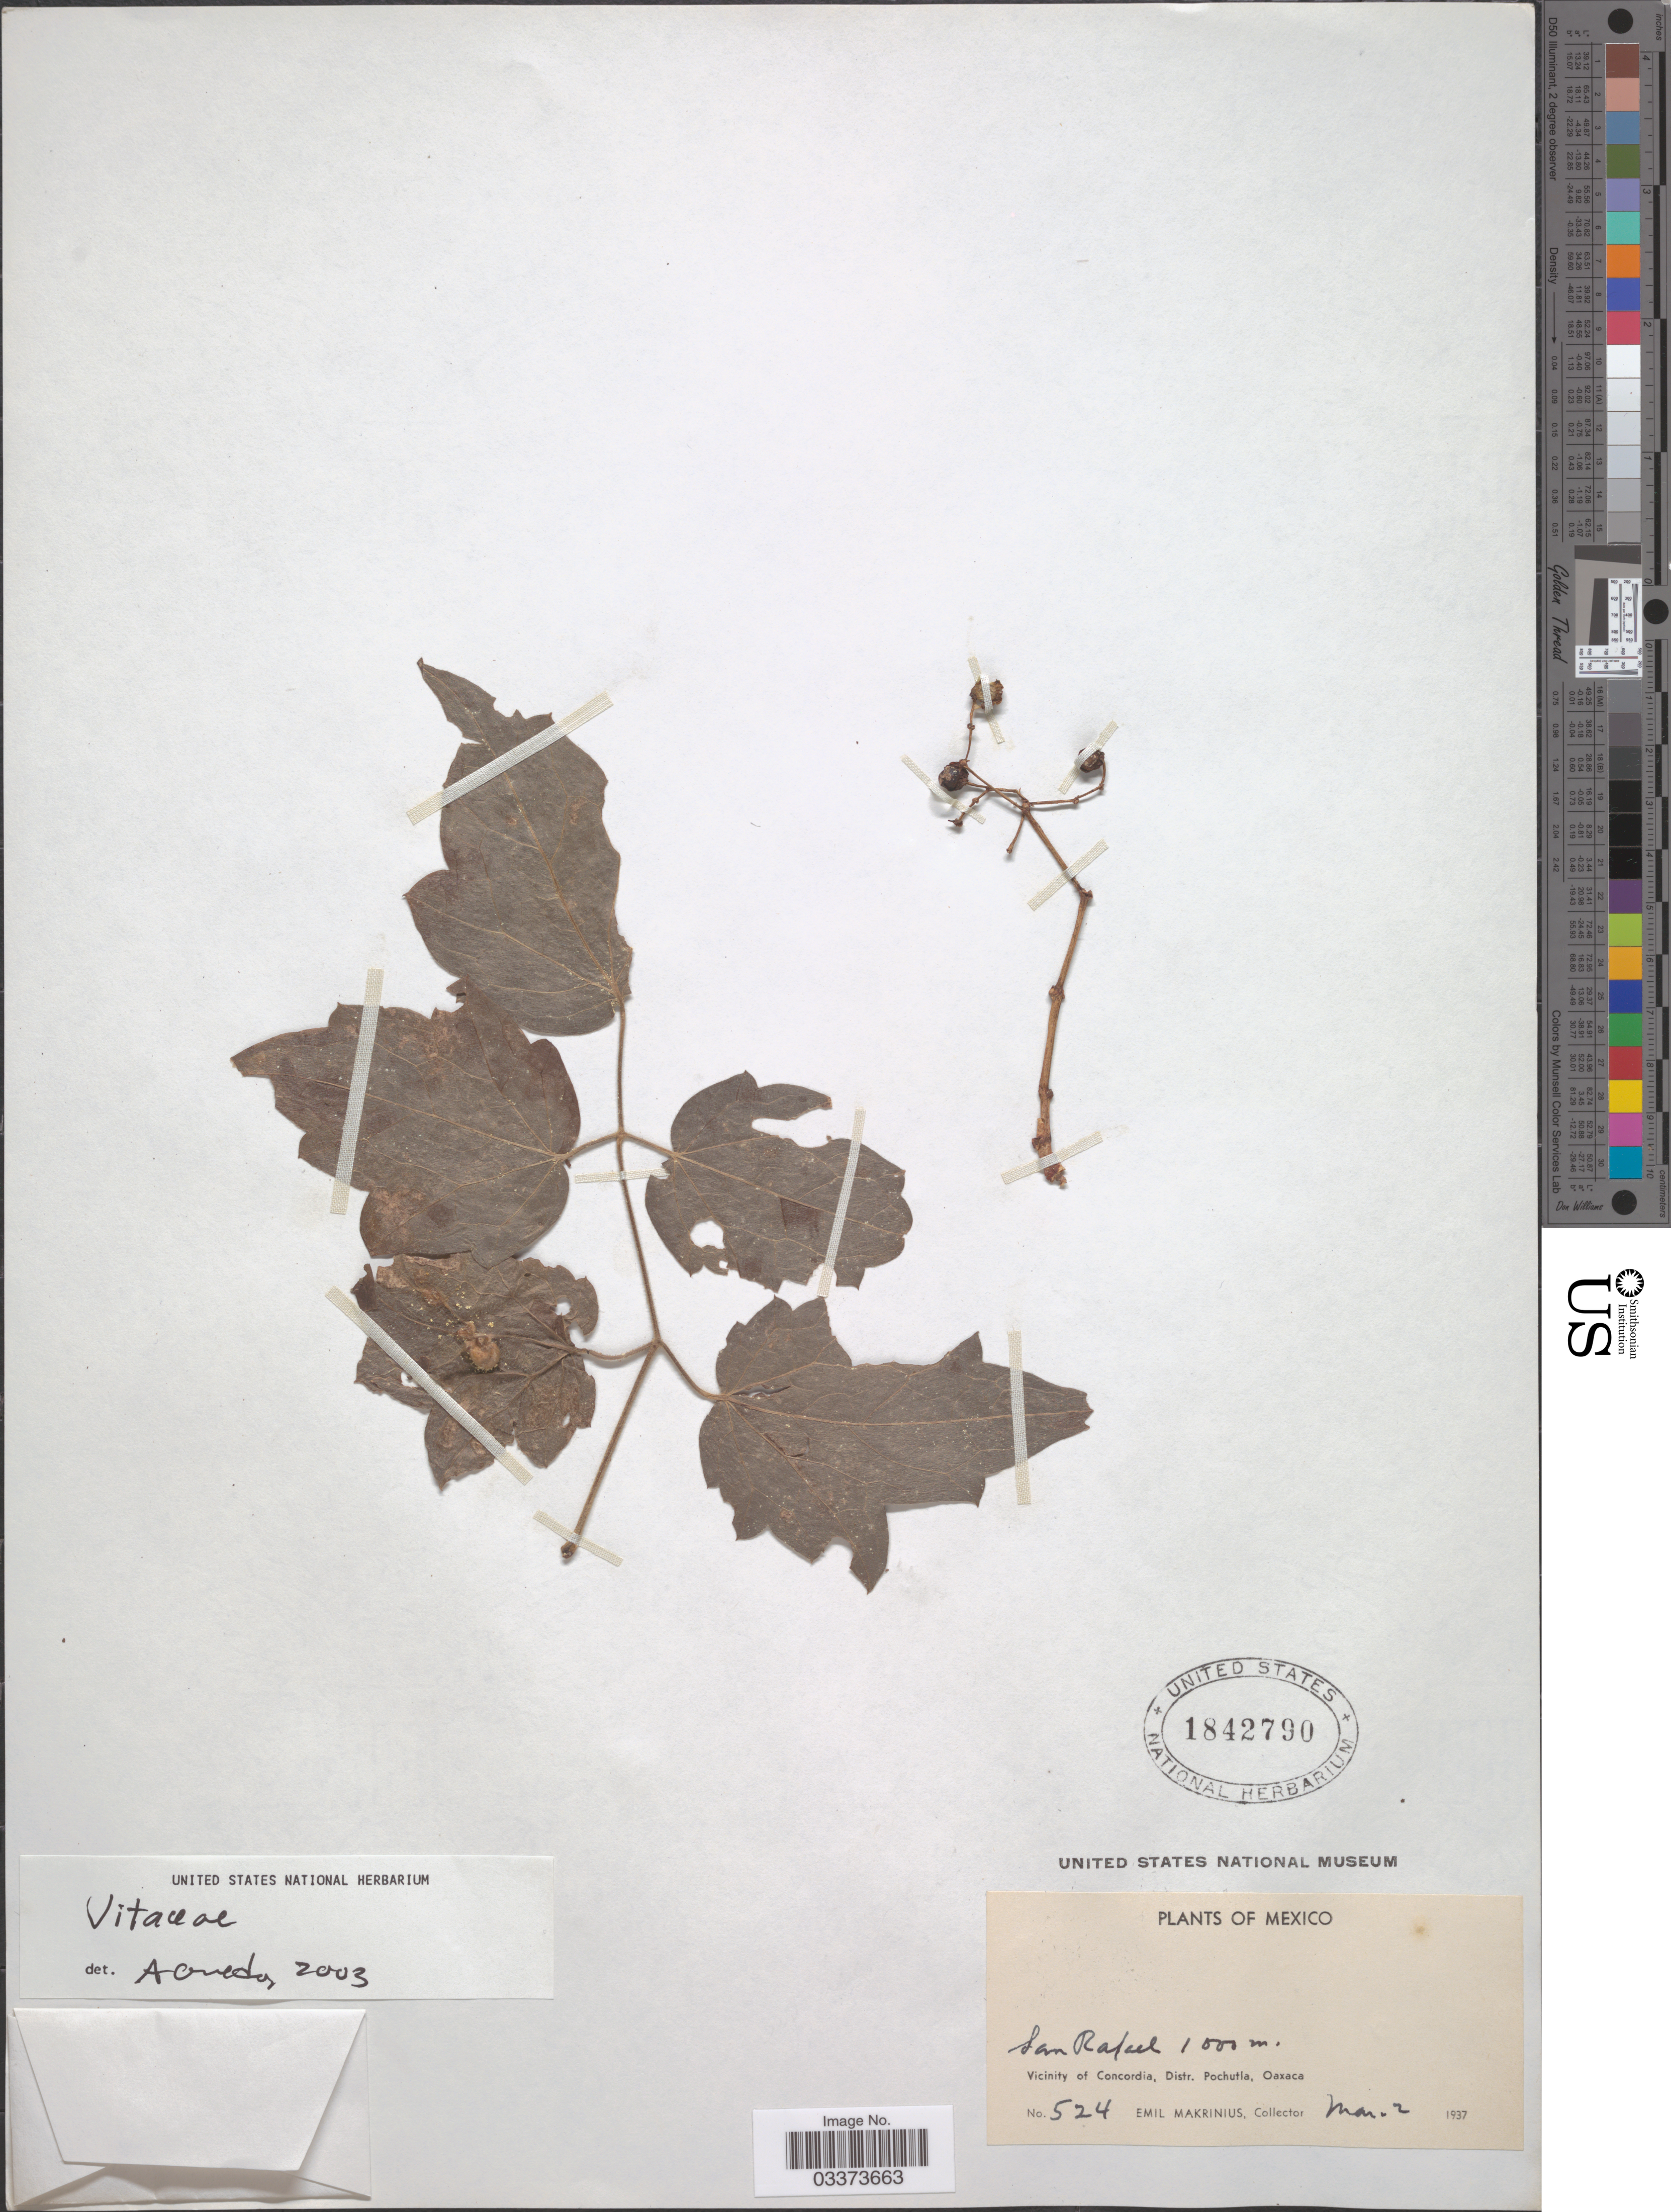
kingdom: Plantae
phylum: Tracheophyta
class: Magnoliopsida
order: Vitales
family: Vitaceae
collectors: E. Markrinius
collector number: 524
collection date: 1937-03-02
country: Mexico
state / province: Oaxaca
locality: San Rafael. Vicinity of Concordia, Distr. Pochutla.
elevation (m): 1000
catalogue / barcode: US 1842790